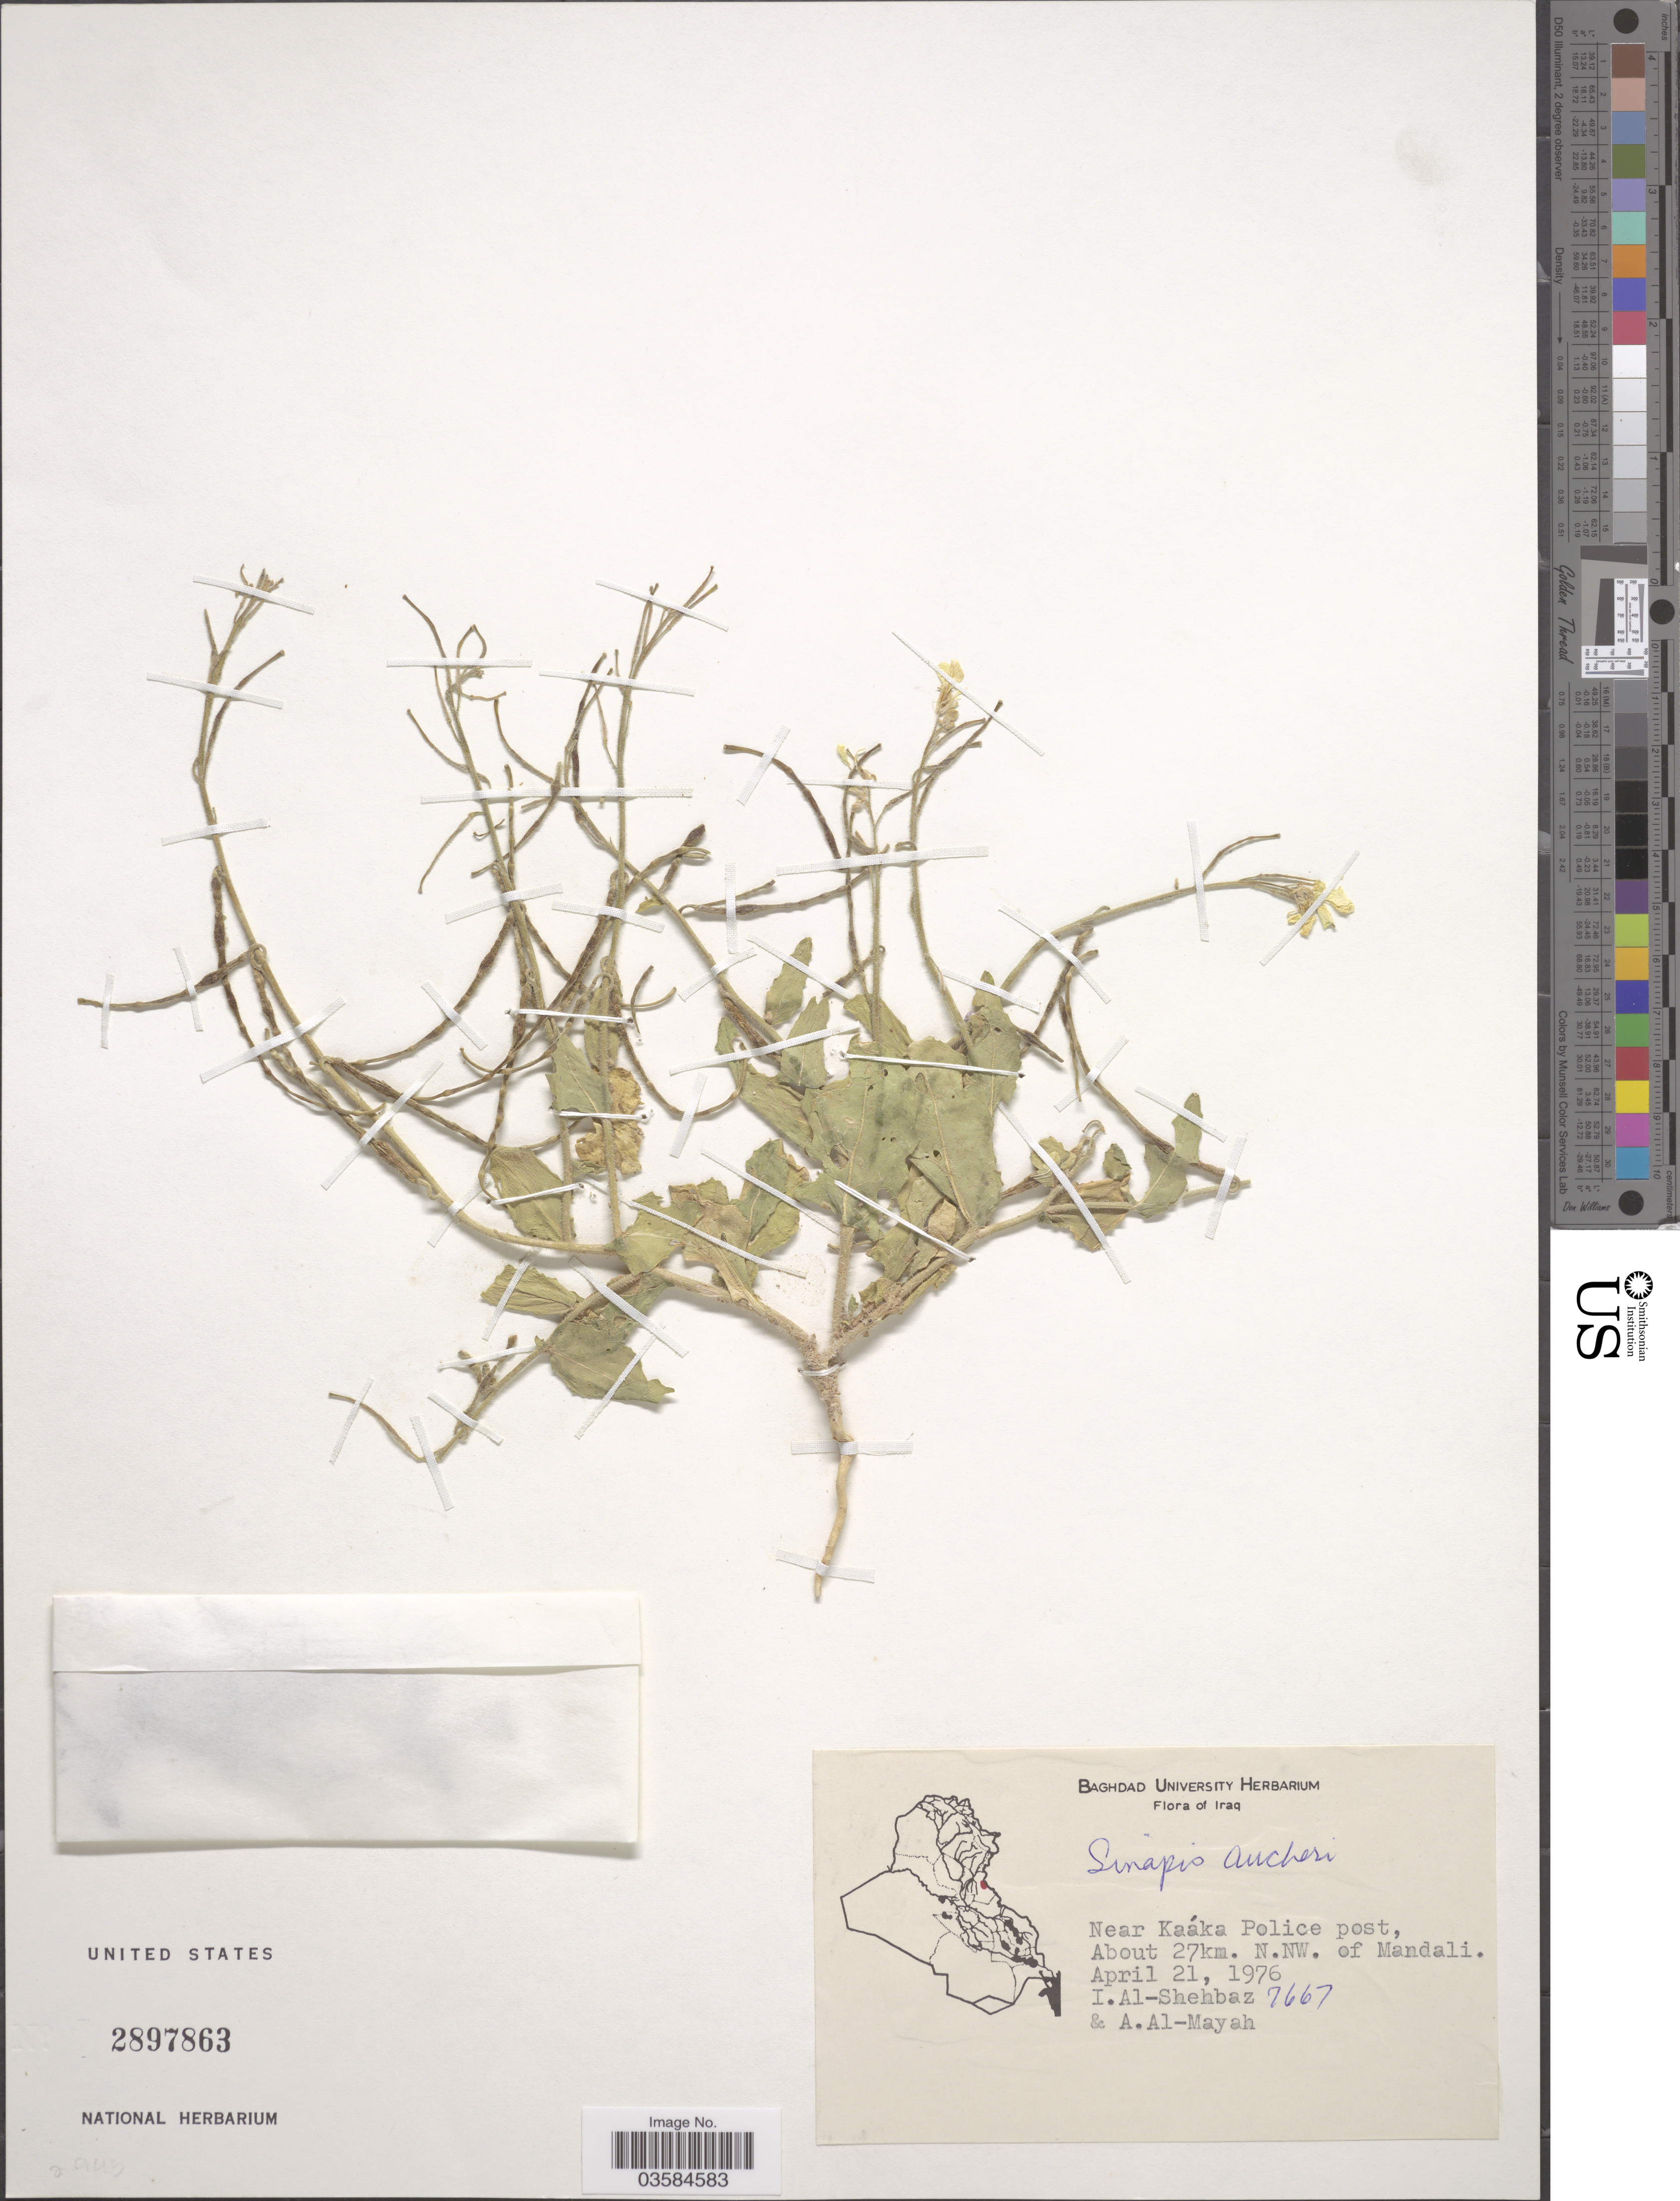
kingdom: Plantae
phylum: Tracheophyta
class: Magnoliopsida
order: Brassicales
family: Brassicaceae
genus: Sinapis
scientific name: Sinapis aucheri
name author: O.E. Schulz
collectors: I. Al-Shehbaz & A. Alwan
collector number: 7667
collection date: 1976-04-21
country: Iraq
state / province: Baghdad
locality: Near Kaáka Police post, About 27km. N.NW. of Mandali.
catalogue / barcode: US 2897863